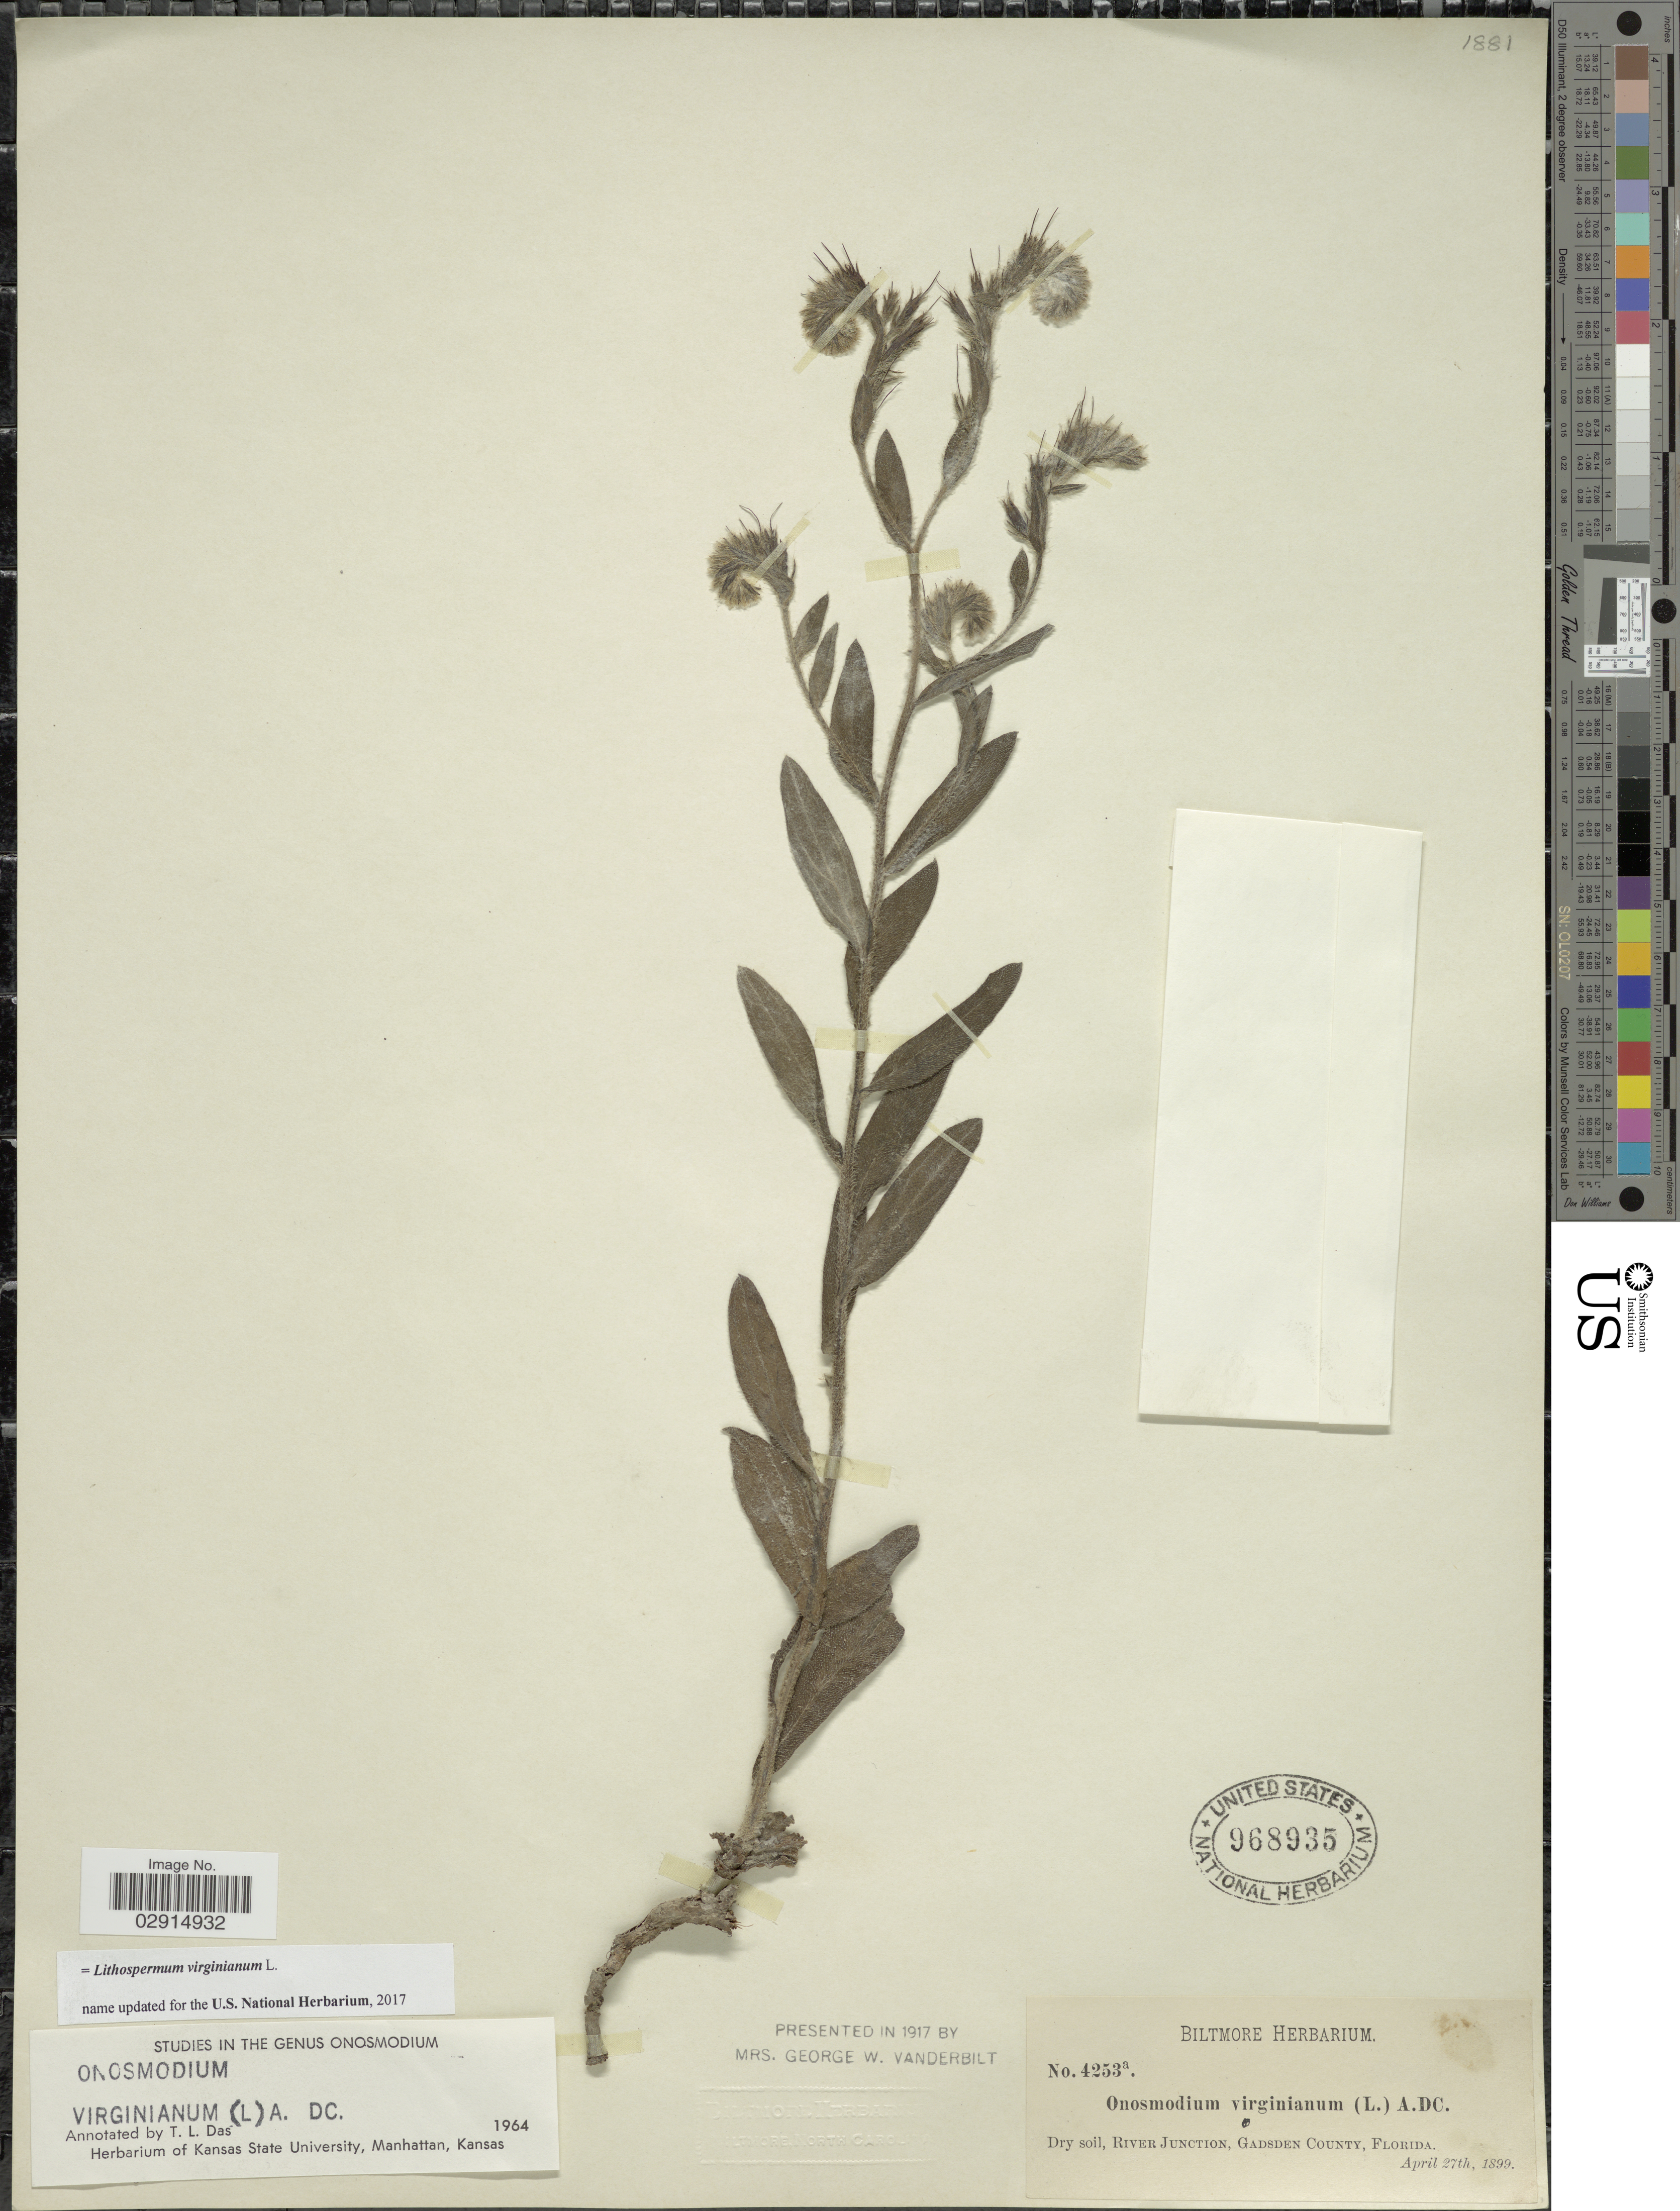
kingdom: Plantae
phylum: Tracheophyta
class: Magnoliopsida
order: Boraginales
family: Boraginaceae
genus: Lithospermum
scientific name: Lithospermum virginianum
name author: L.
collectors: ex herb. Biltmore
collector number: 4253a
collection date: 1899-04-27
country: United States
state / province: Florida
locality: Dry soil, River Junction, Gadsden County.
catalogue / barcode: US 968935